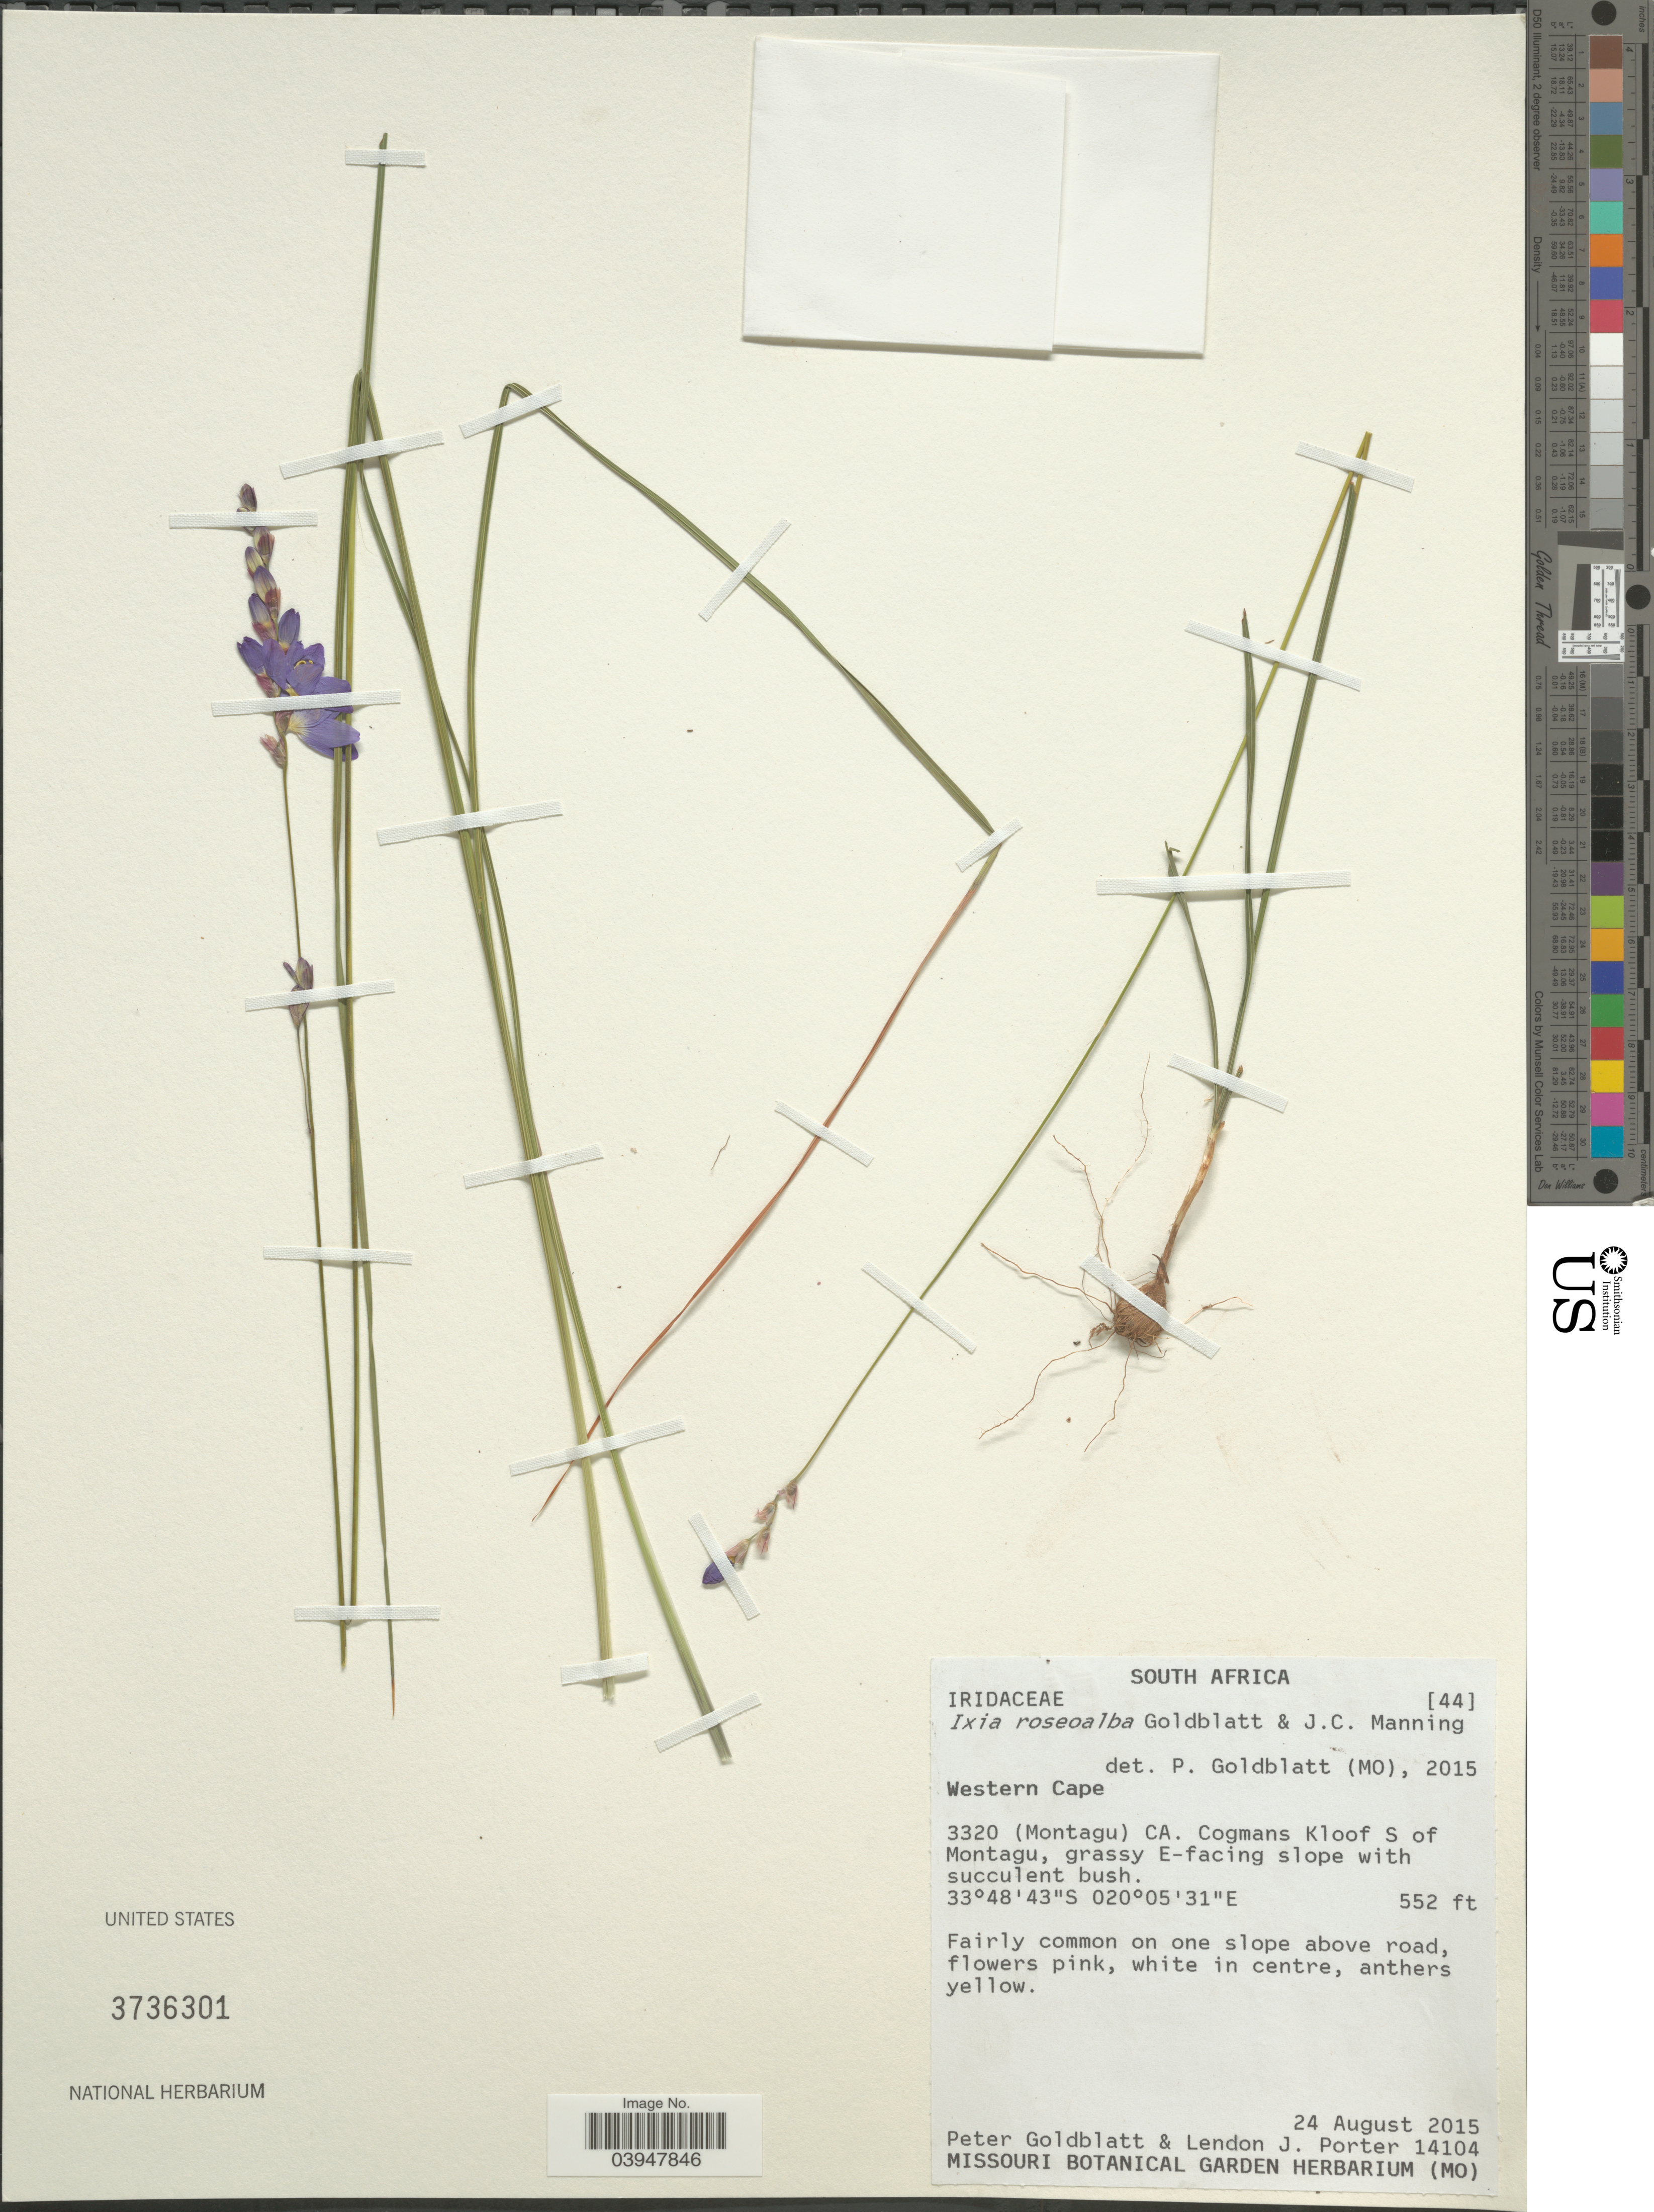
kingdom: Plantae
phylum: Tracheophyta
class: Liliopsida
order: Asparagales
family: Iridaceae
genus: Ixia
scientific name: Ixia roseoalba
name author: Goldblatt & J.C. Manning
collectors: P. Goldblatt & L. Porter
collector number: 14104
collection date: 2015-08-24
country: South Africa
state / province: Western Cape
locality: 3320 (Montagu) CA. Cogmans Kloof S of Montagu.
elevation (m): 168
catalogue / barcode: US 3736301